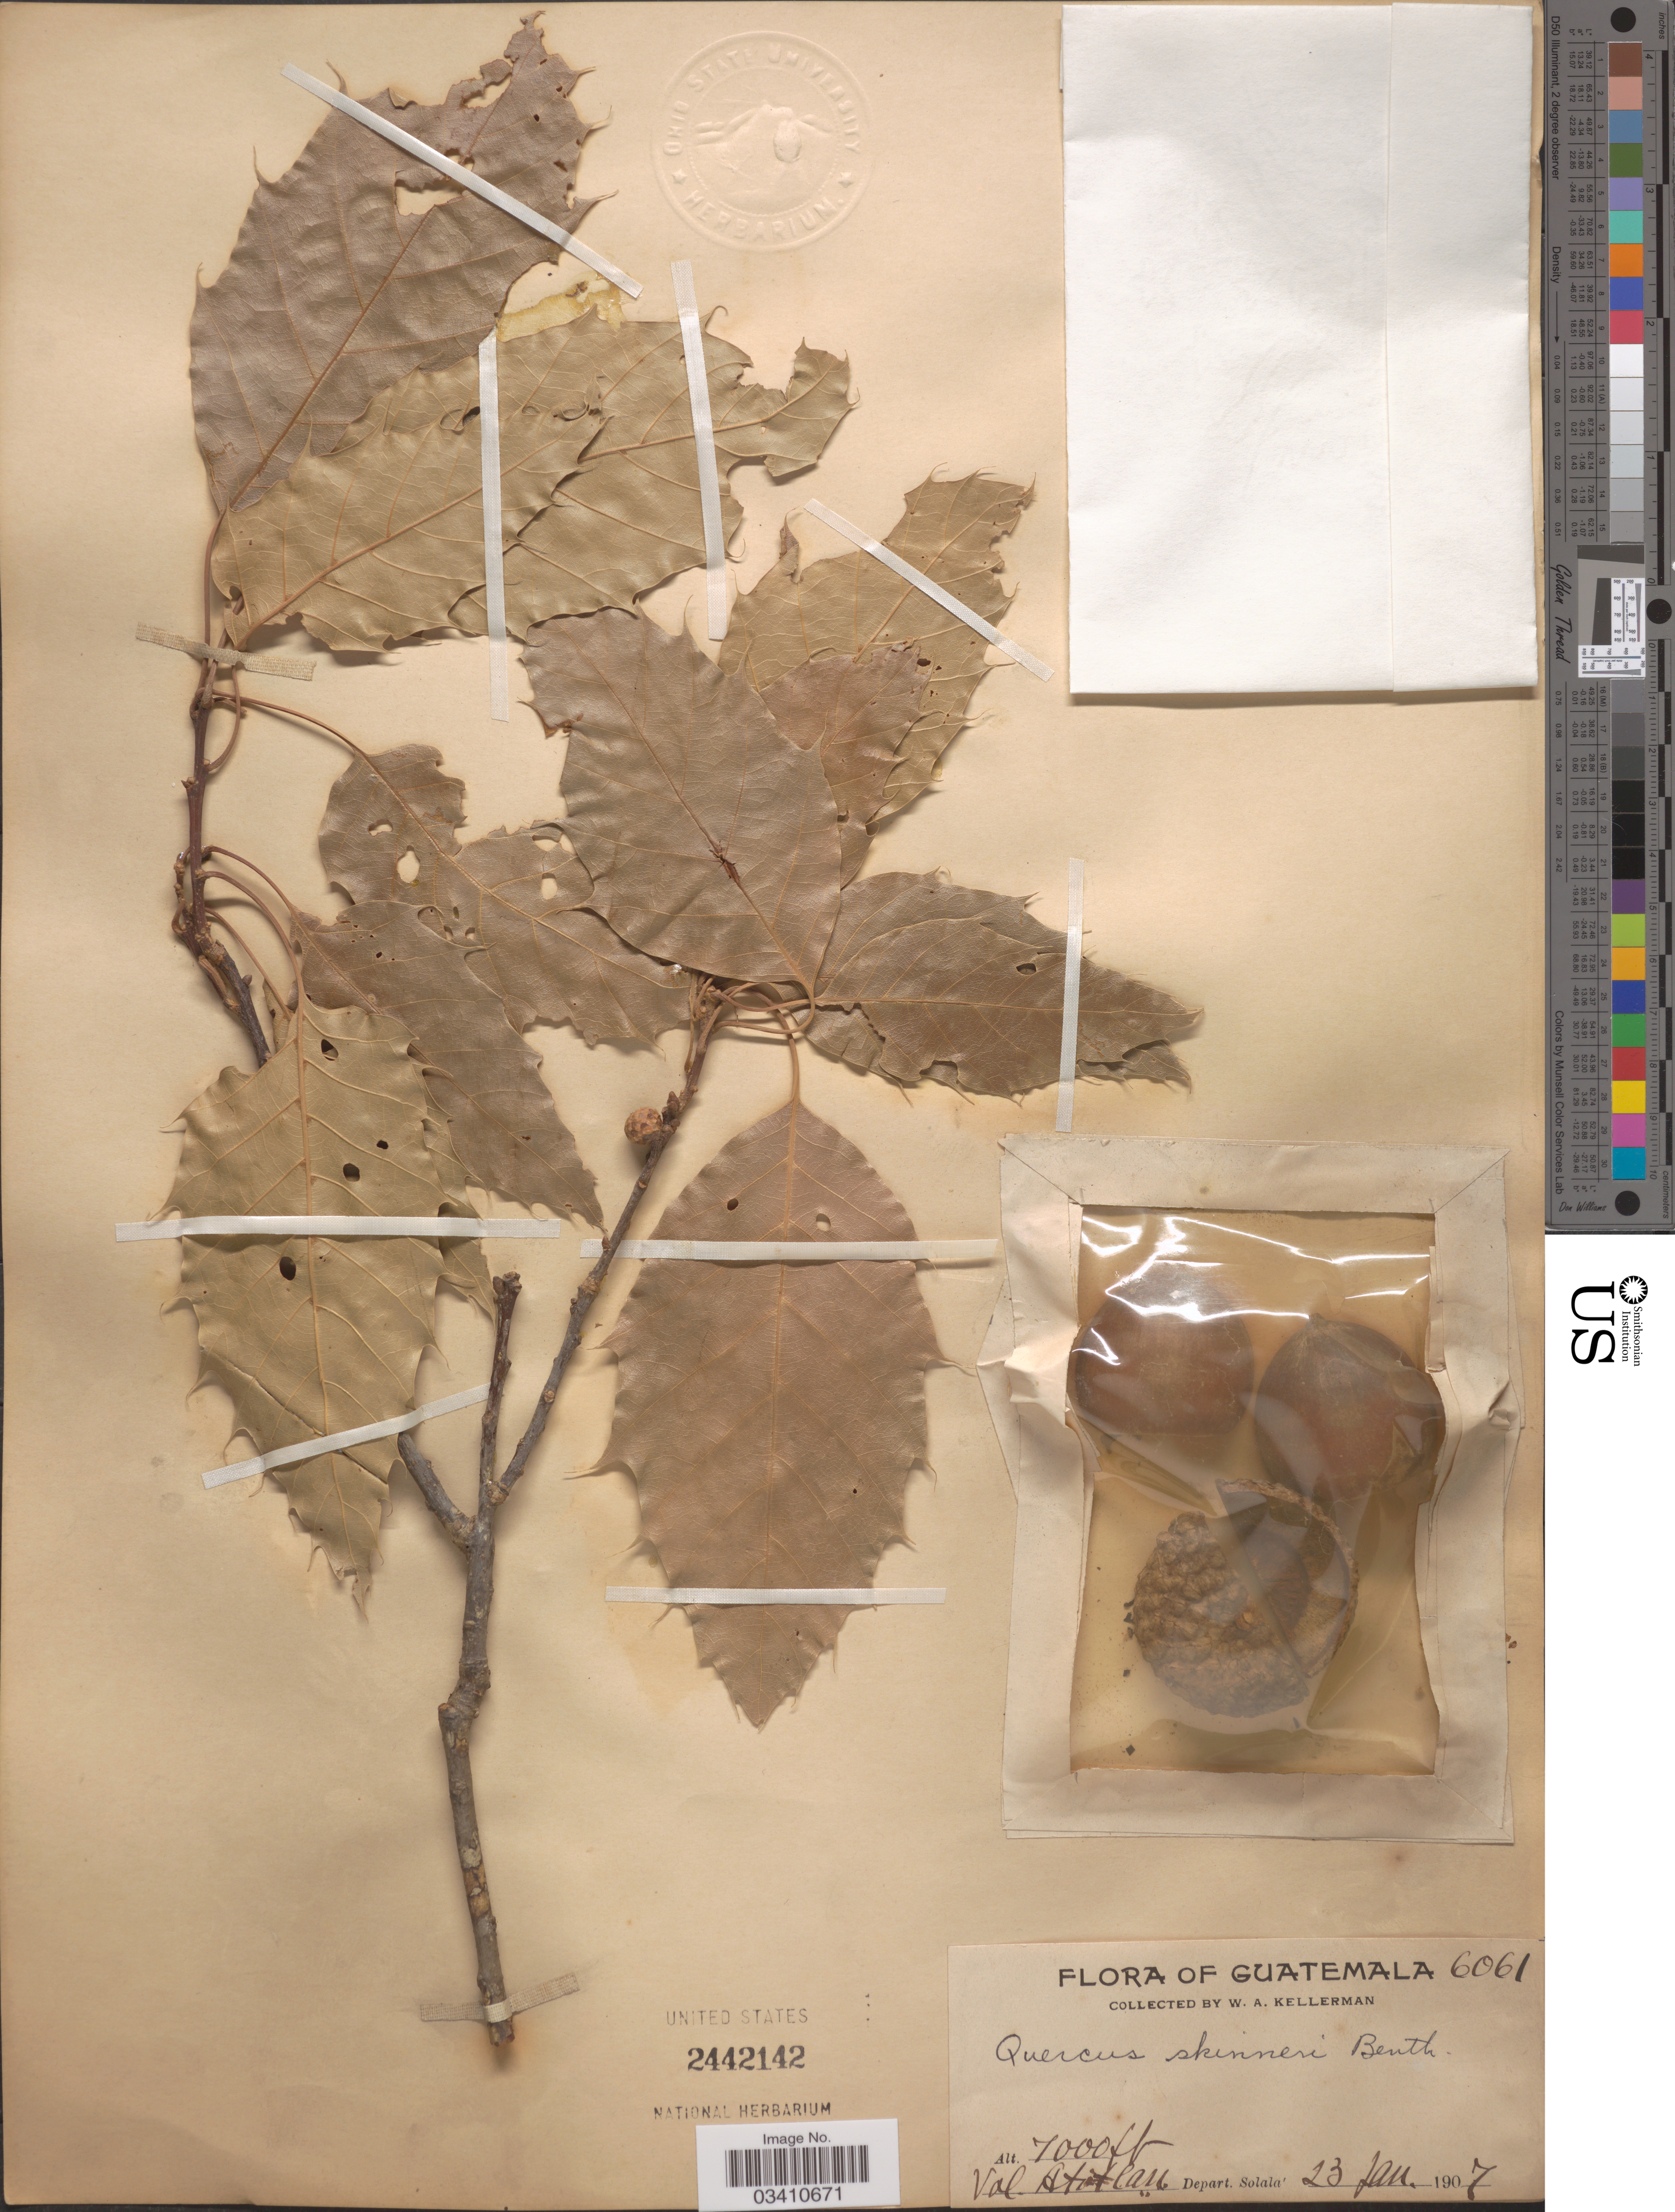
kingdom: Plantae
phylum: Tracheophyta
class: Magnoliopsida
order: Fagales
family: Fagaceae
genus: Quercus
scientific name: Quercus skinneri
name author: Benth.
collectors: W. Kellerman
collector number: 6061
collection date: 1907-01-23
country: Guatemala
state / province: Sololá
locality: Vol. Atitlan. Depart. Solala.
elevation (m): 2134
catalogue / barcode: US 2442142